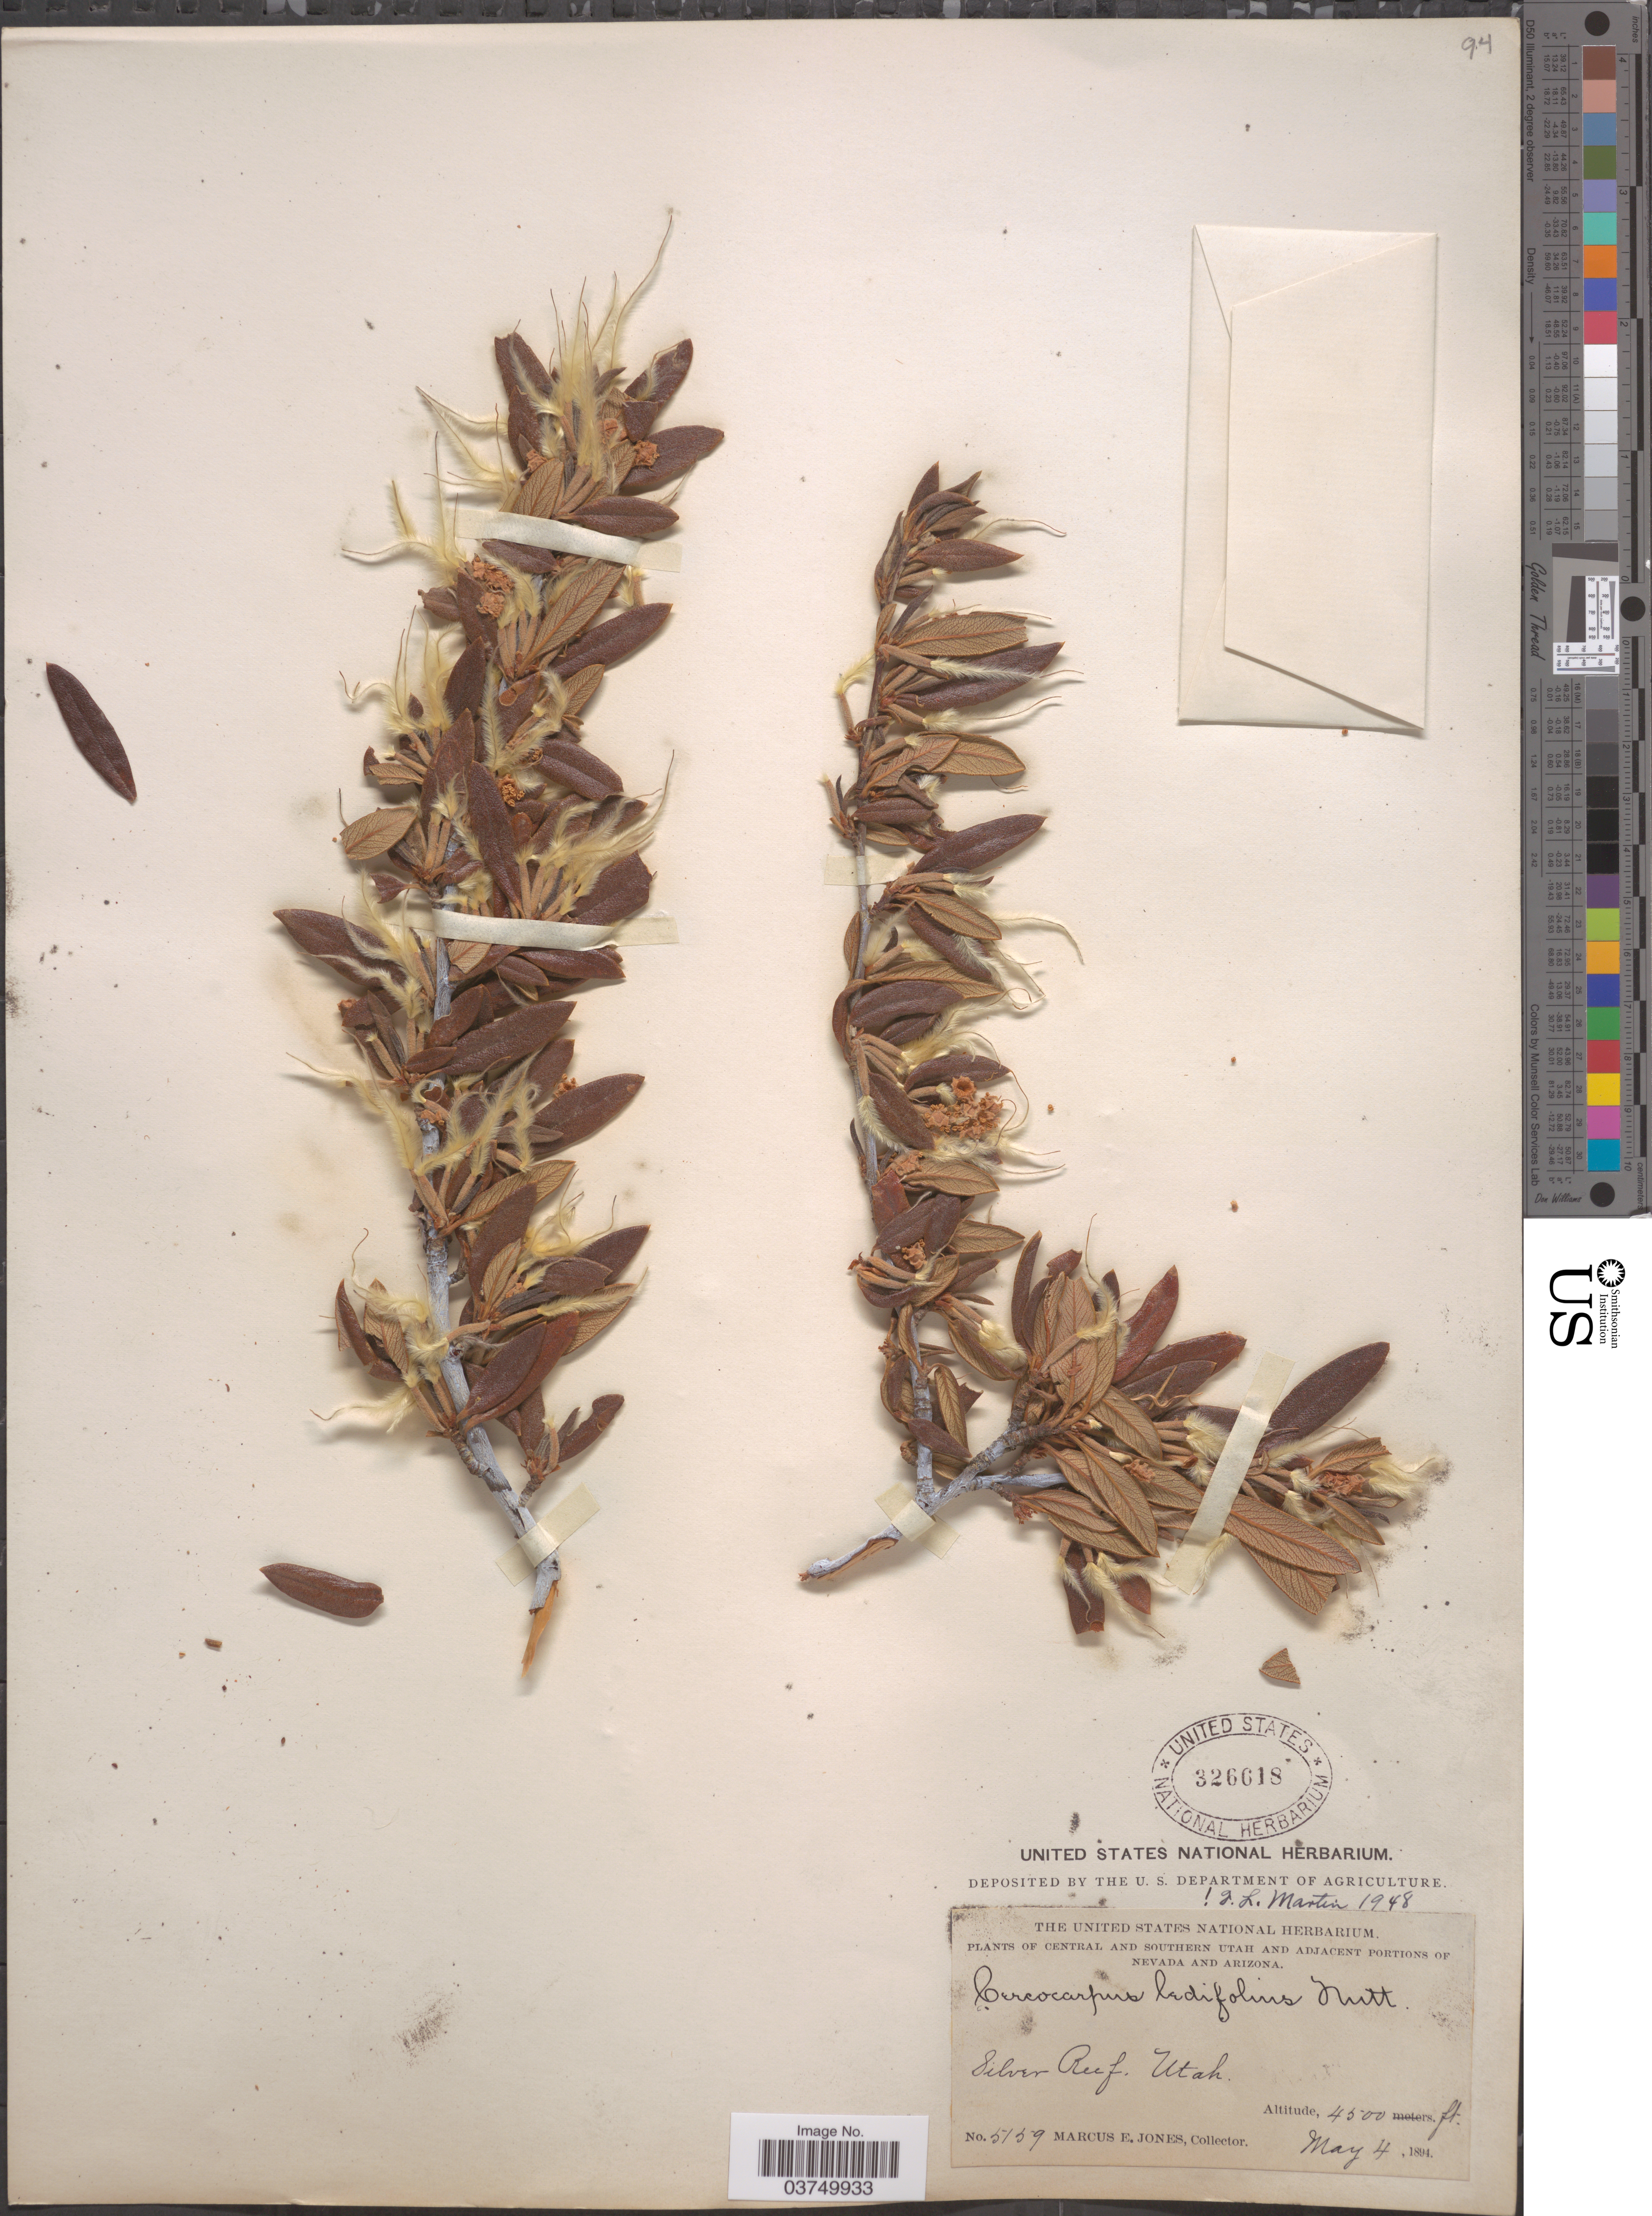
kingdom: Plantae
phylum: Tracheophyta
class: Magnoliopsida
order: Rosales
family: Rosaceae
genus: Cercocarpus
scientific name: Cercocarpus ledifolius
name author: Nutt.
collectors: M. E. Jones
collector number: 5159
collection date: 1894-05-04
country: United States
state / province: Utah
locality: Central and Southern Utah. Silver Reef.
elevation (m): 1372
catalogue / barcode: US 326618